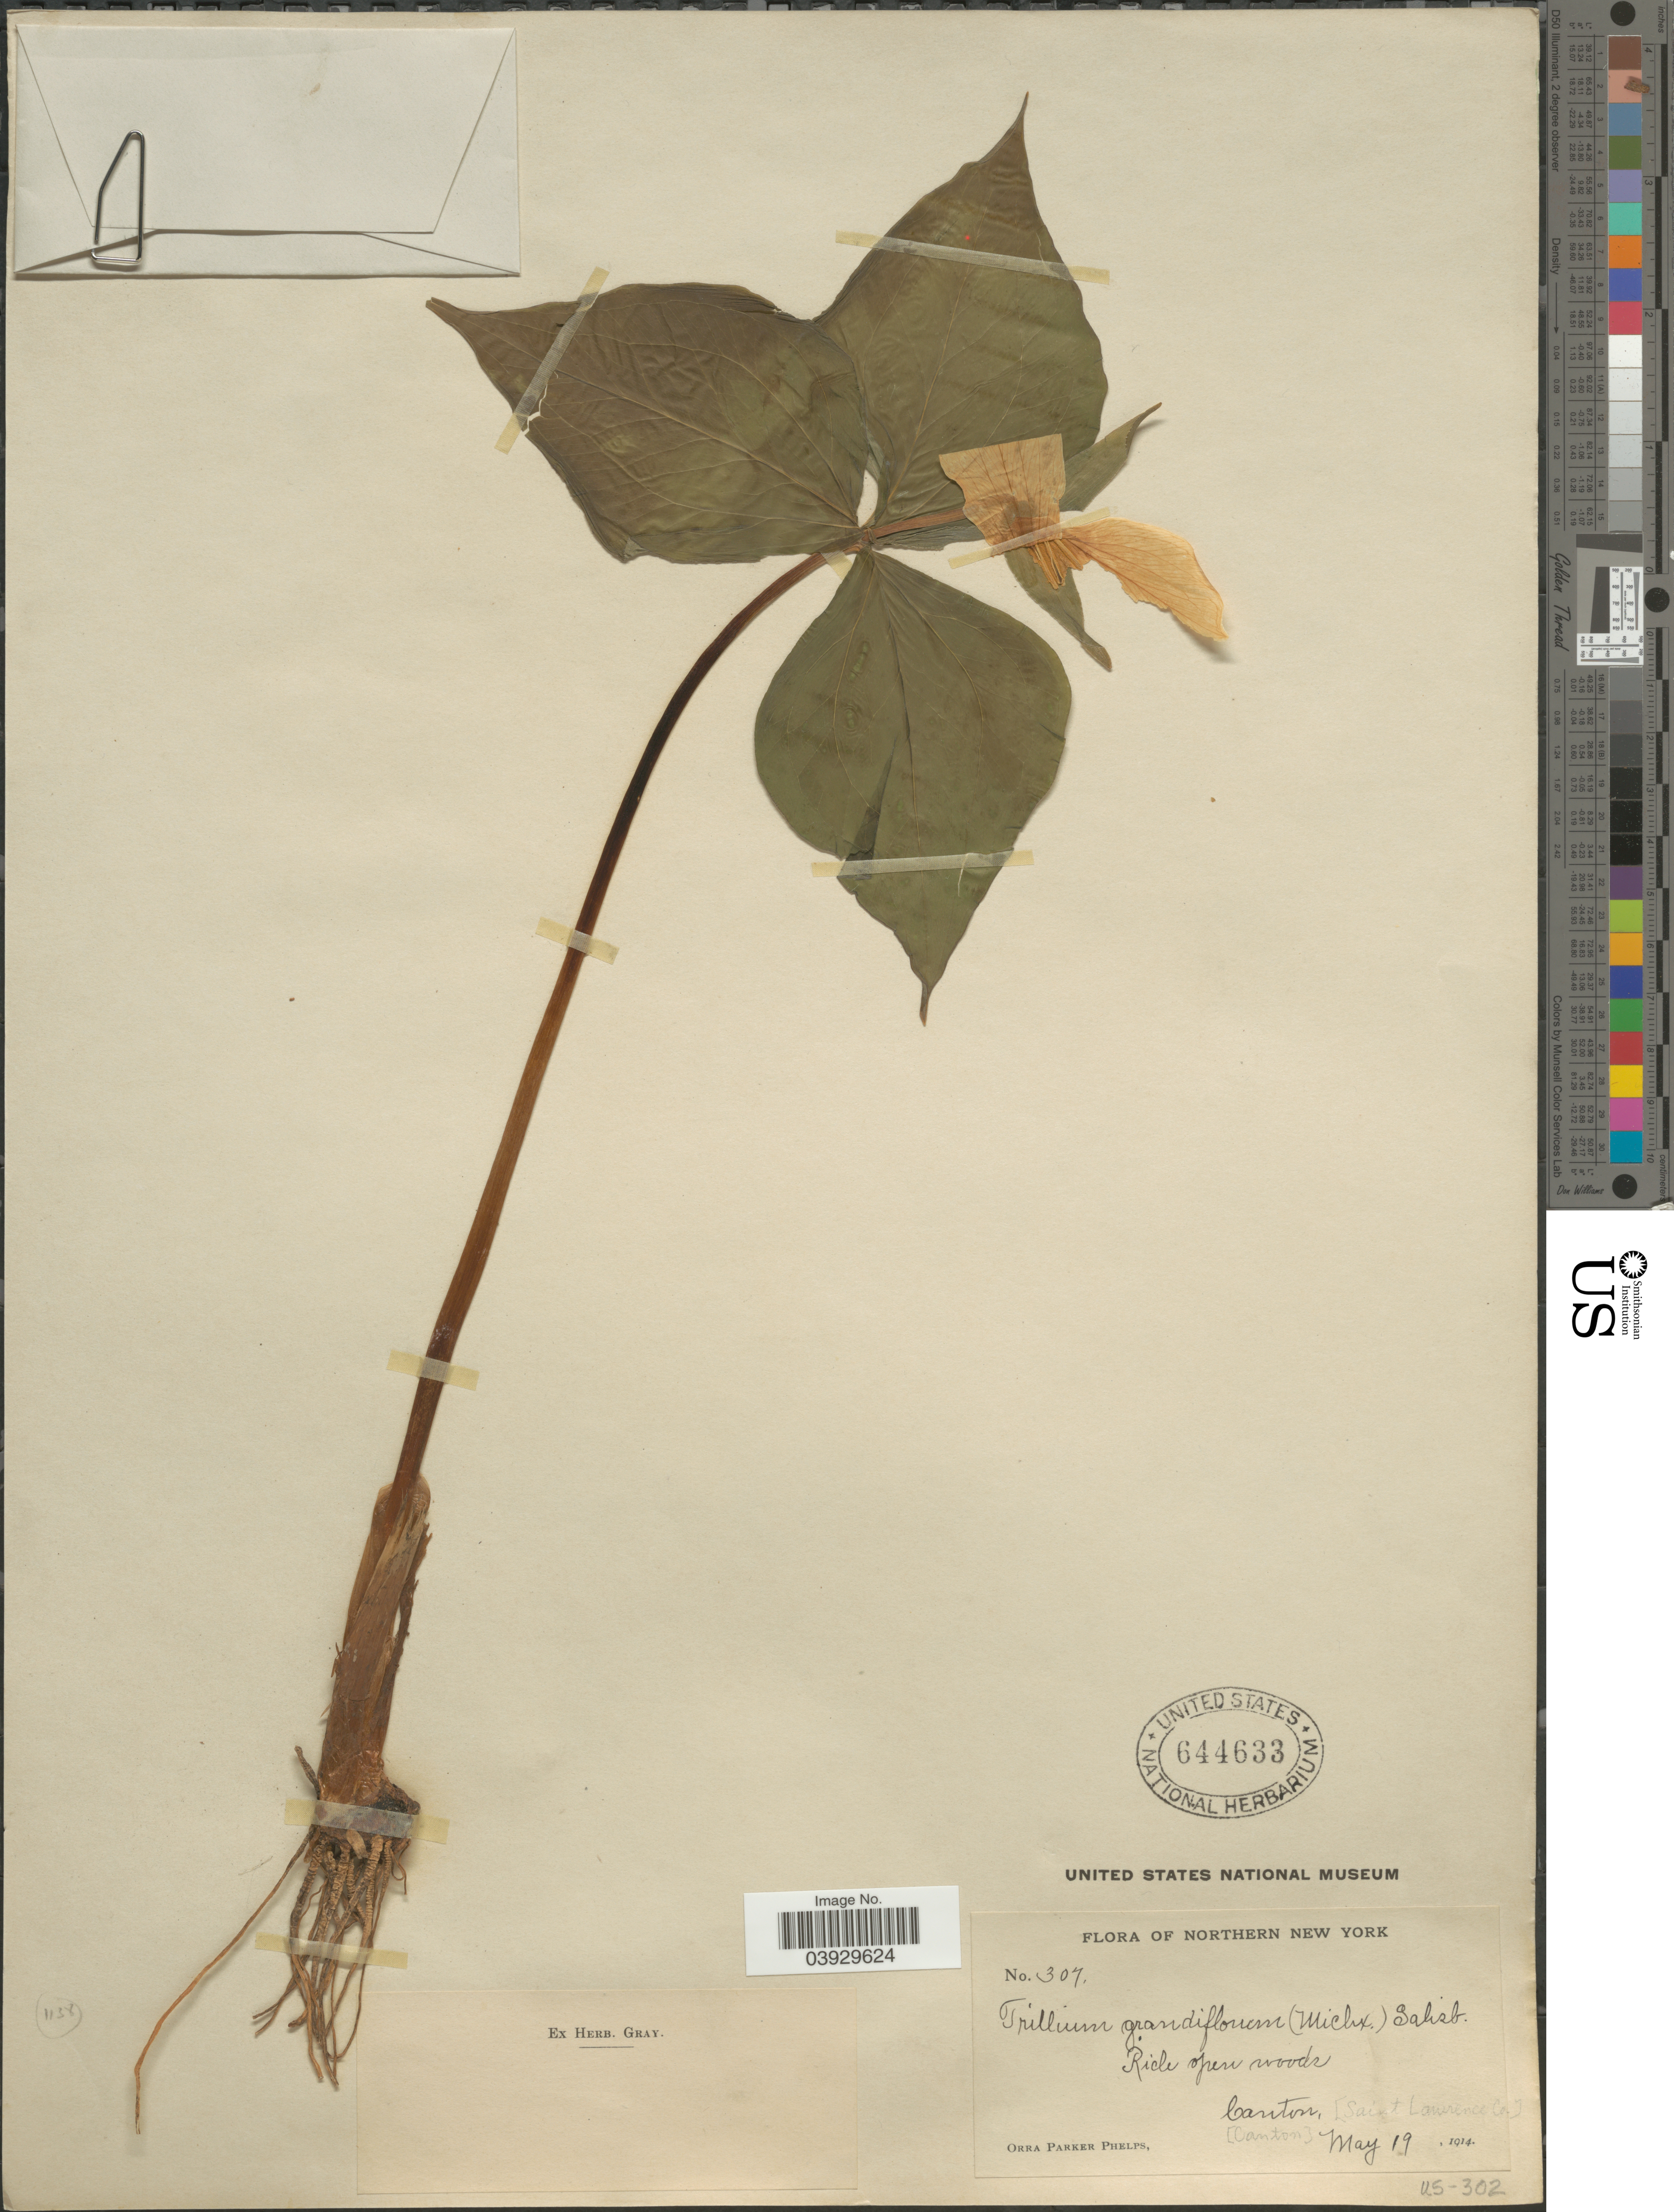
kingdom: Plantae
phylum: Tracheophyta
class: Liliopsida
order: Liliales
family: Melanthiaceae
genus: Trillium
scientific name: Trillium grandiflorum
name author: (Michx.) Salisb.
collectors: O. P. Phelps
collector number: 307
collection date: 1914-05-19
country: United States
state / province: New York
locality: Northern New York. Canton, [Saint Lawrence Co.] [Canton].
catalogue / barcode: US 644633